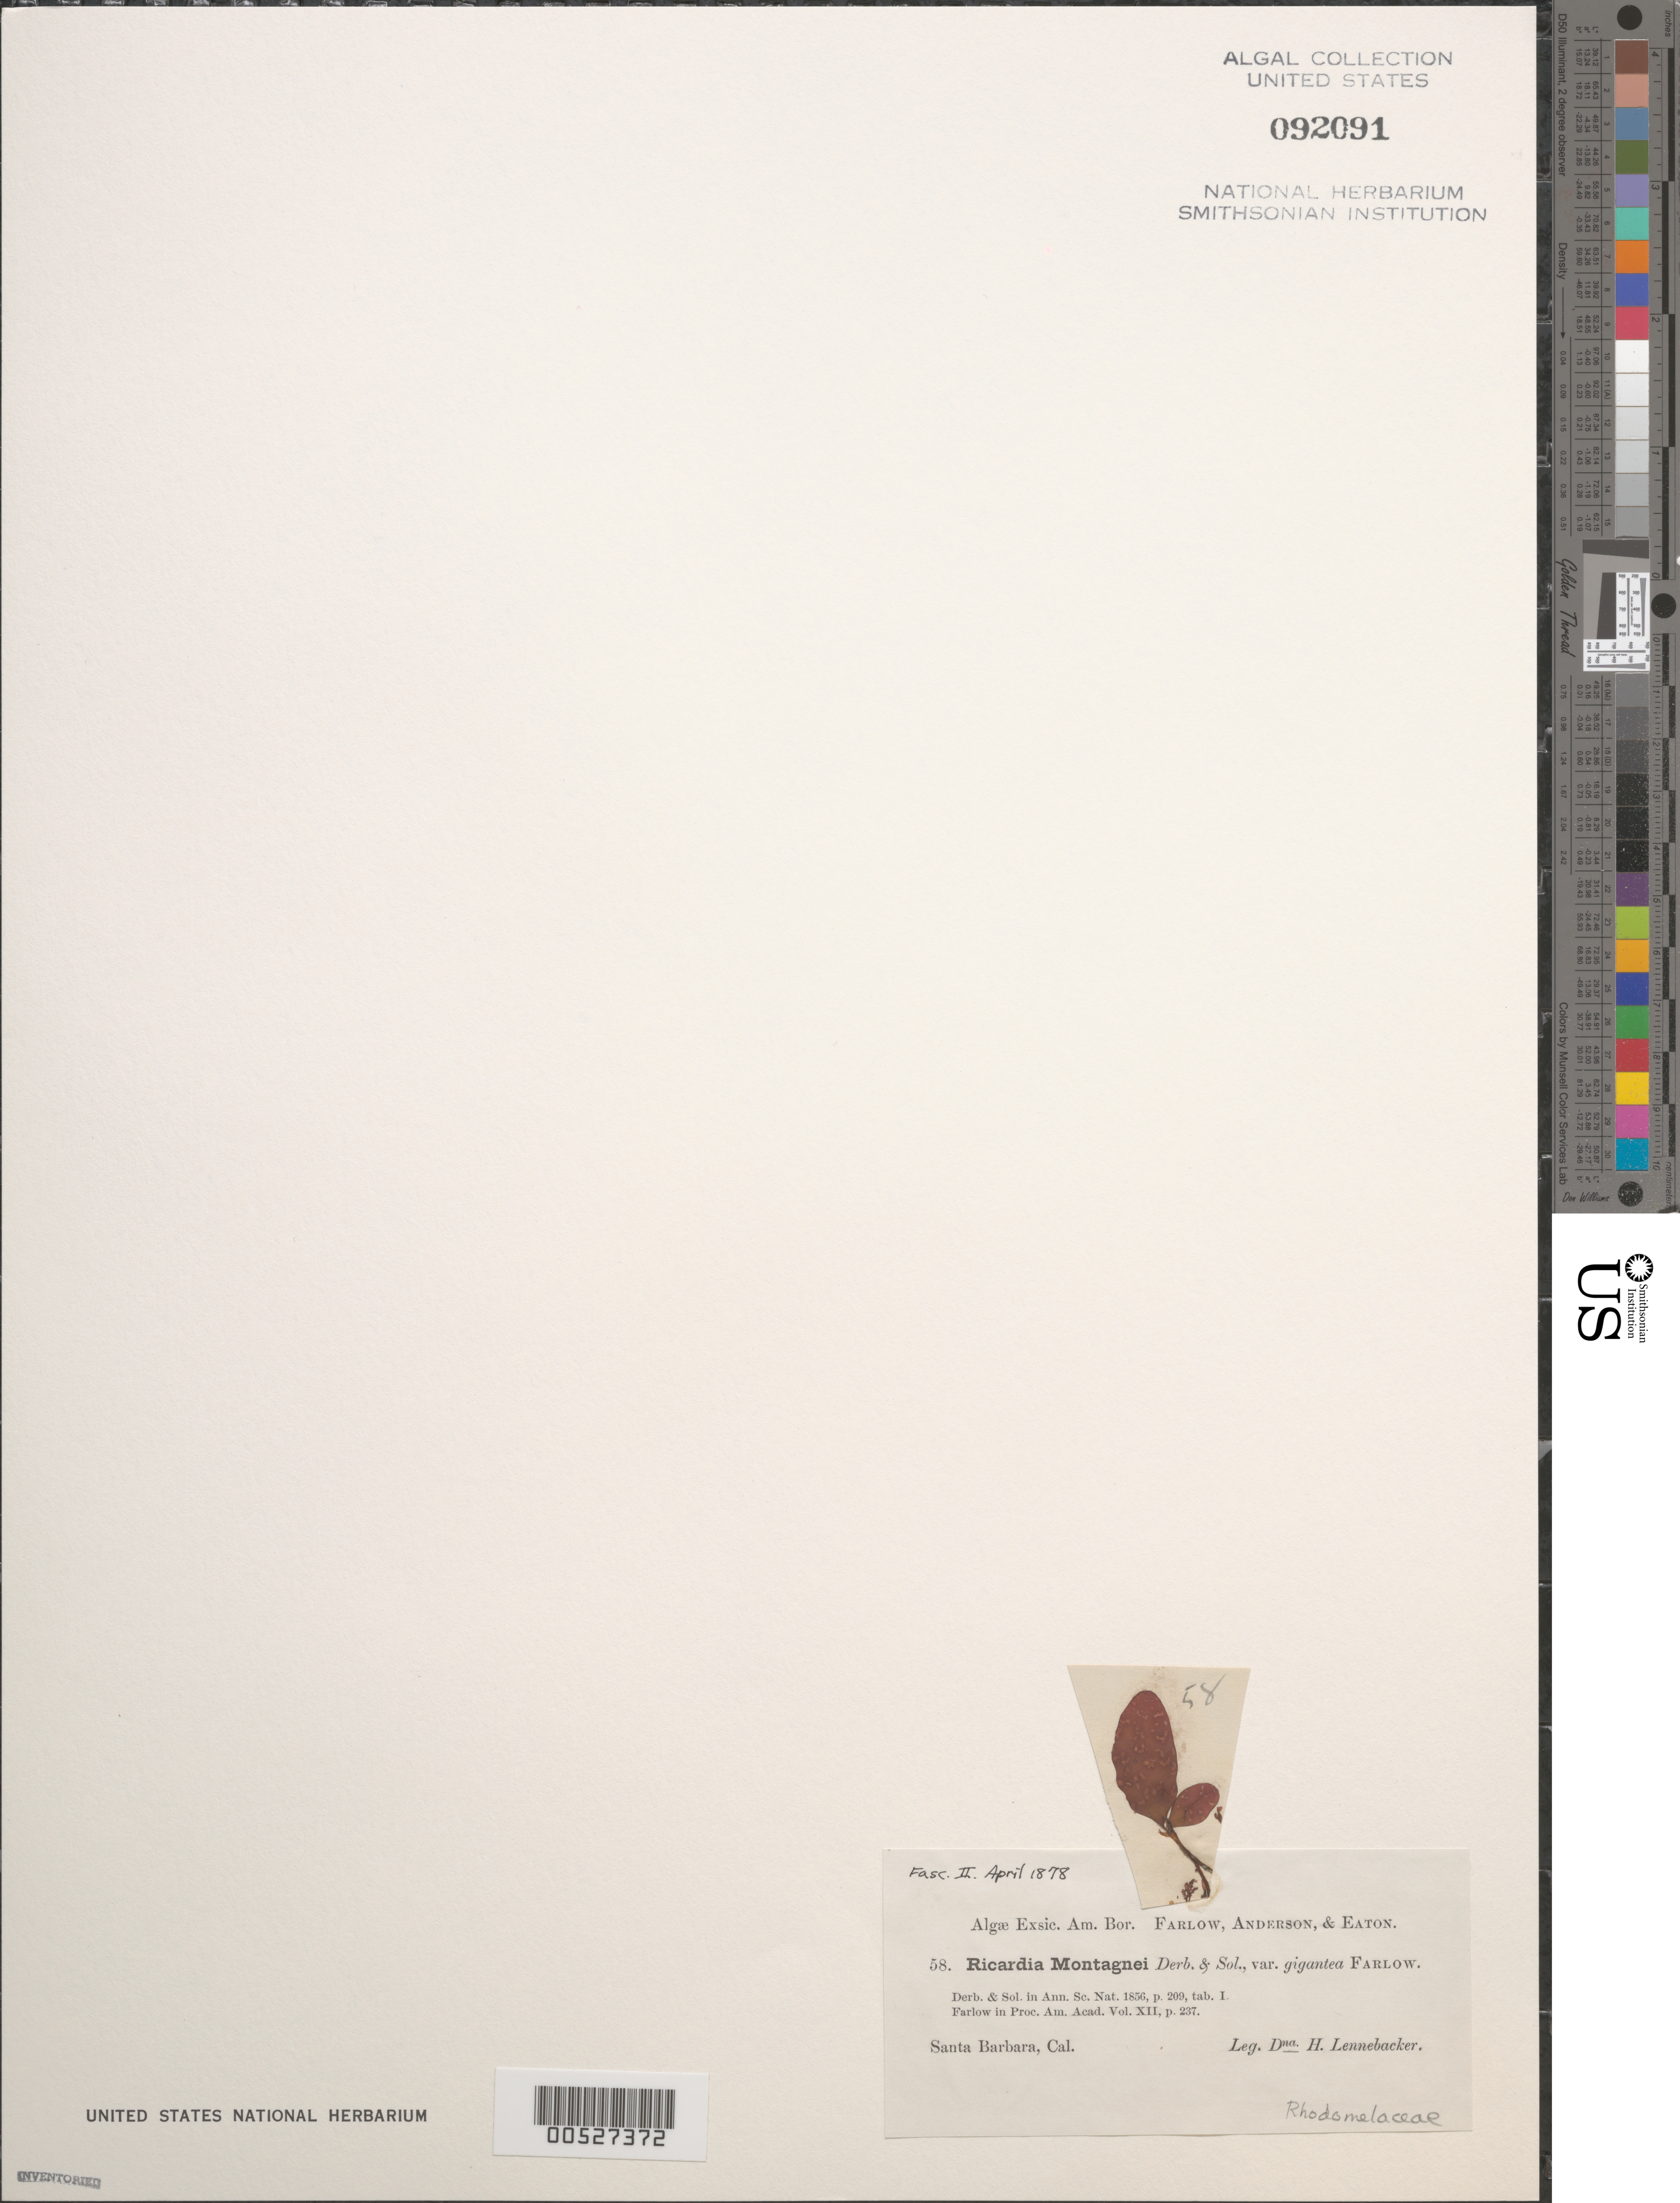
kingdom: Plantae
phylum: Rhodophyta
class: Florideophyceae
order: Ceramiales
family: Rhodomelaceae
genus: Erythrocystis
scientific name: Erythrocystis montagnei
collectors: H. Lennebacker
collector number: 58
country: United States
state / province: California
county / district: Santa Barbara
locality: Santa Barbara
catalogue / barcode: US 92091